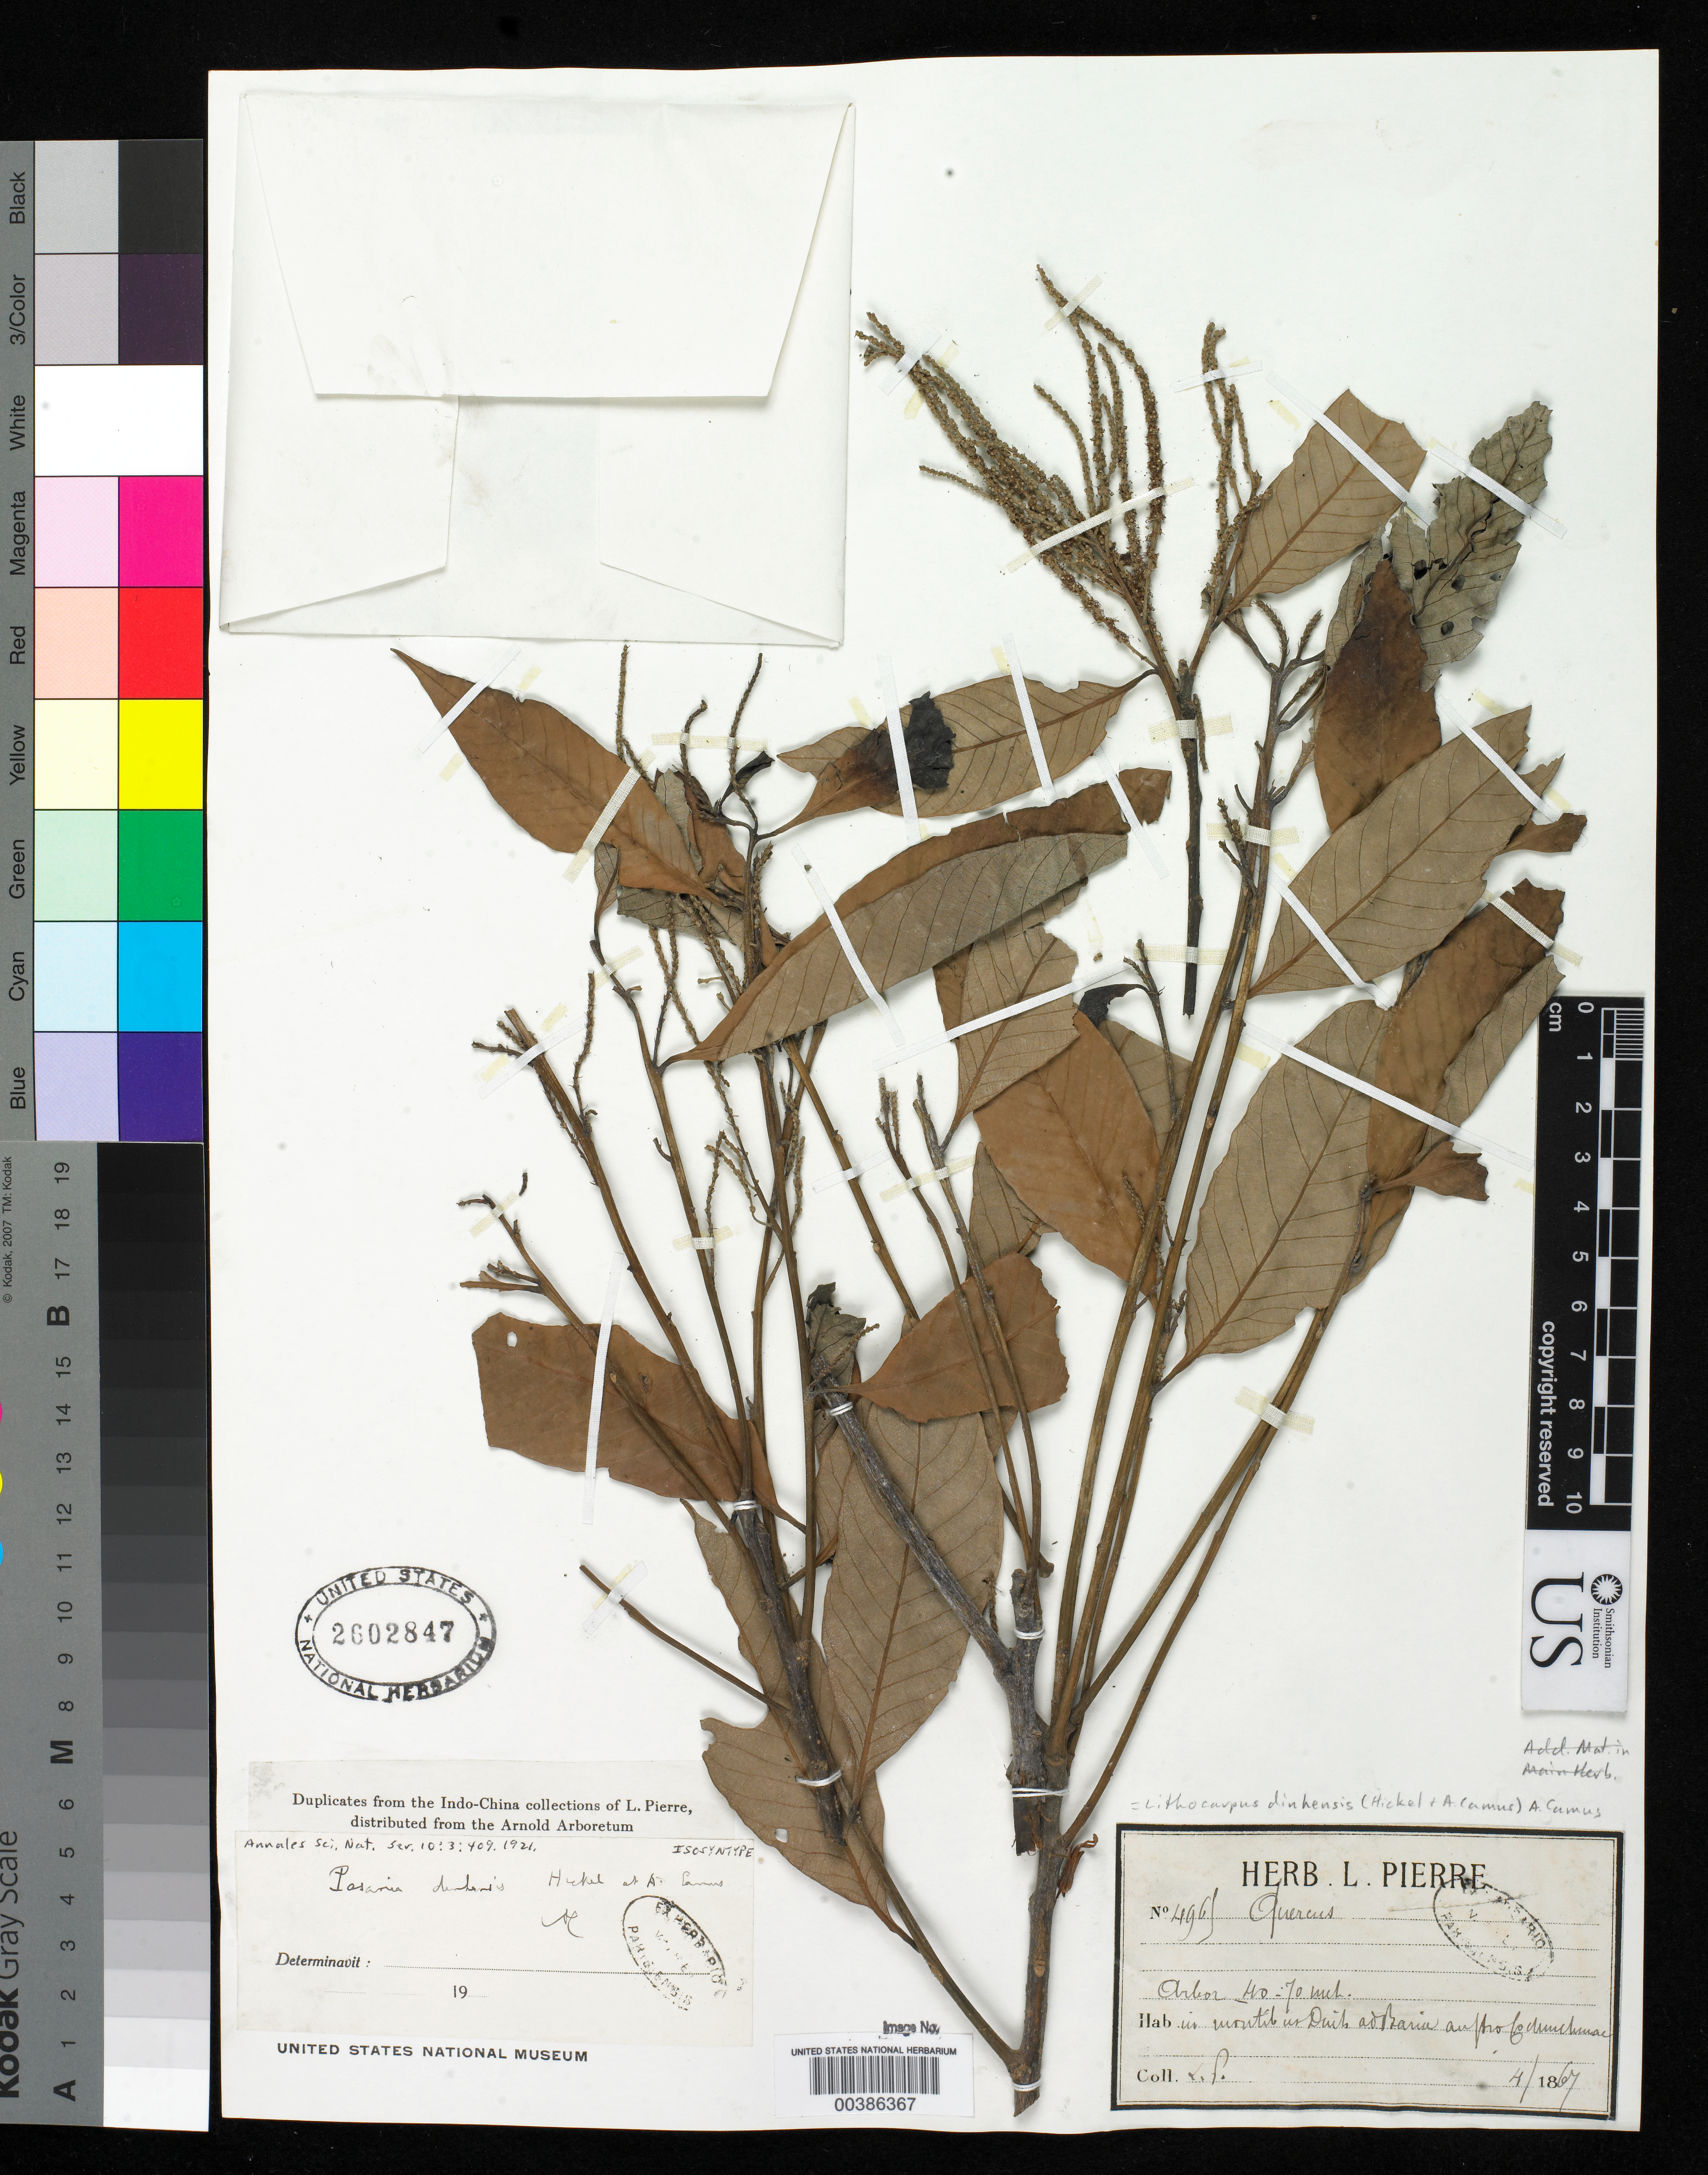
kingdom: Plantae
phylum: Tracheophyta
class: Magnoliopsida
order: Fagales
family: Fagaceae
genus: Pasania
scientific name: Pasania dinhensis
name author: Hickel & A. Camus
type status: Isosyntype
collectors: J. Pierre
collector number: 4961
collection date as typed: Apr 1867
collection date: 1867-04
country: Vietnam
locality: Mont Dinh vers Baria, Mont Muxoai, Binh Dinh.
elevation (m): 300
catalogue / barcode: US 2602847